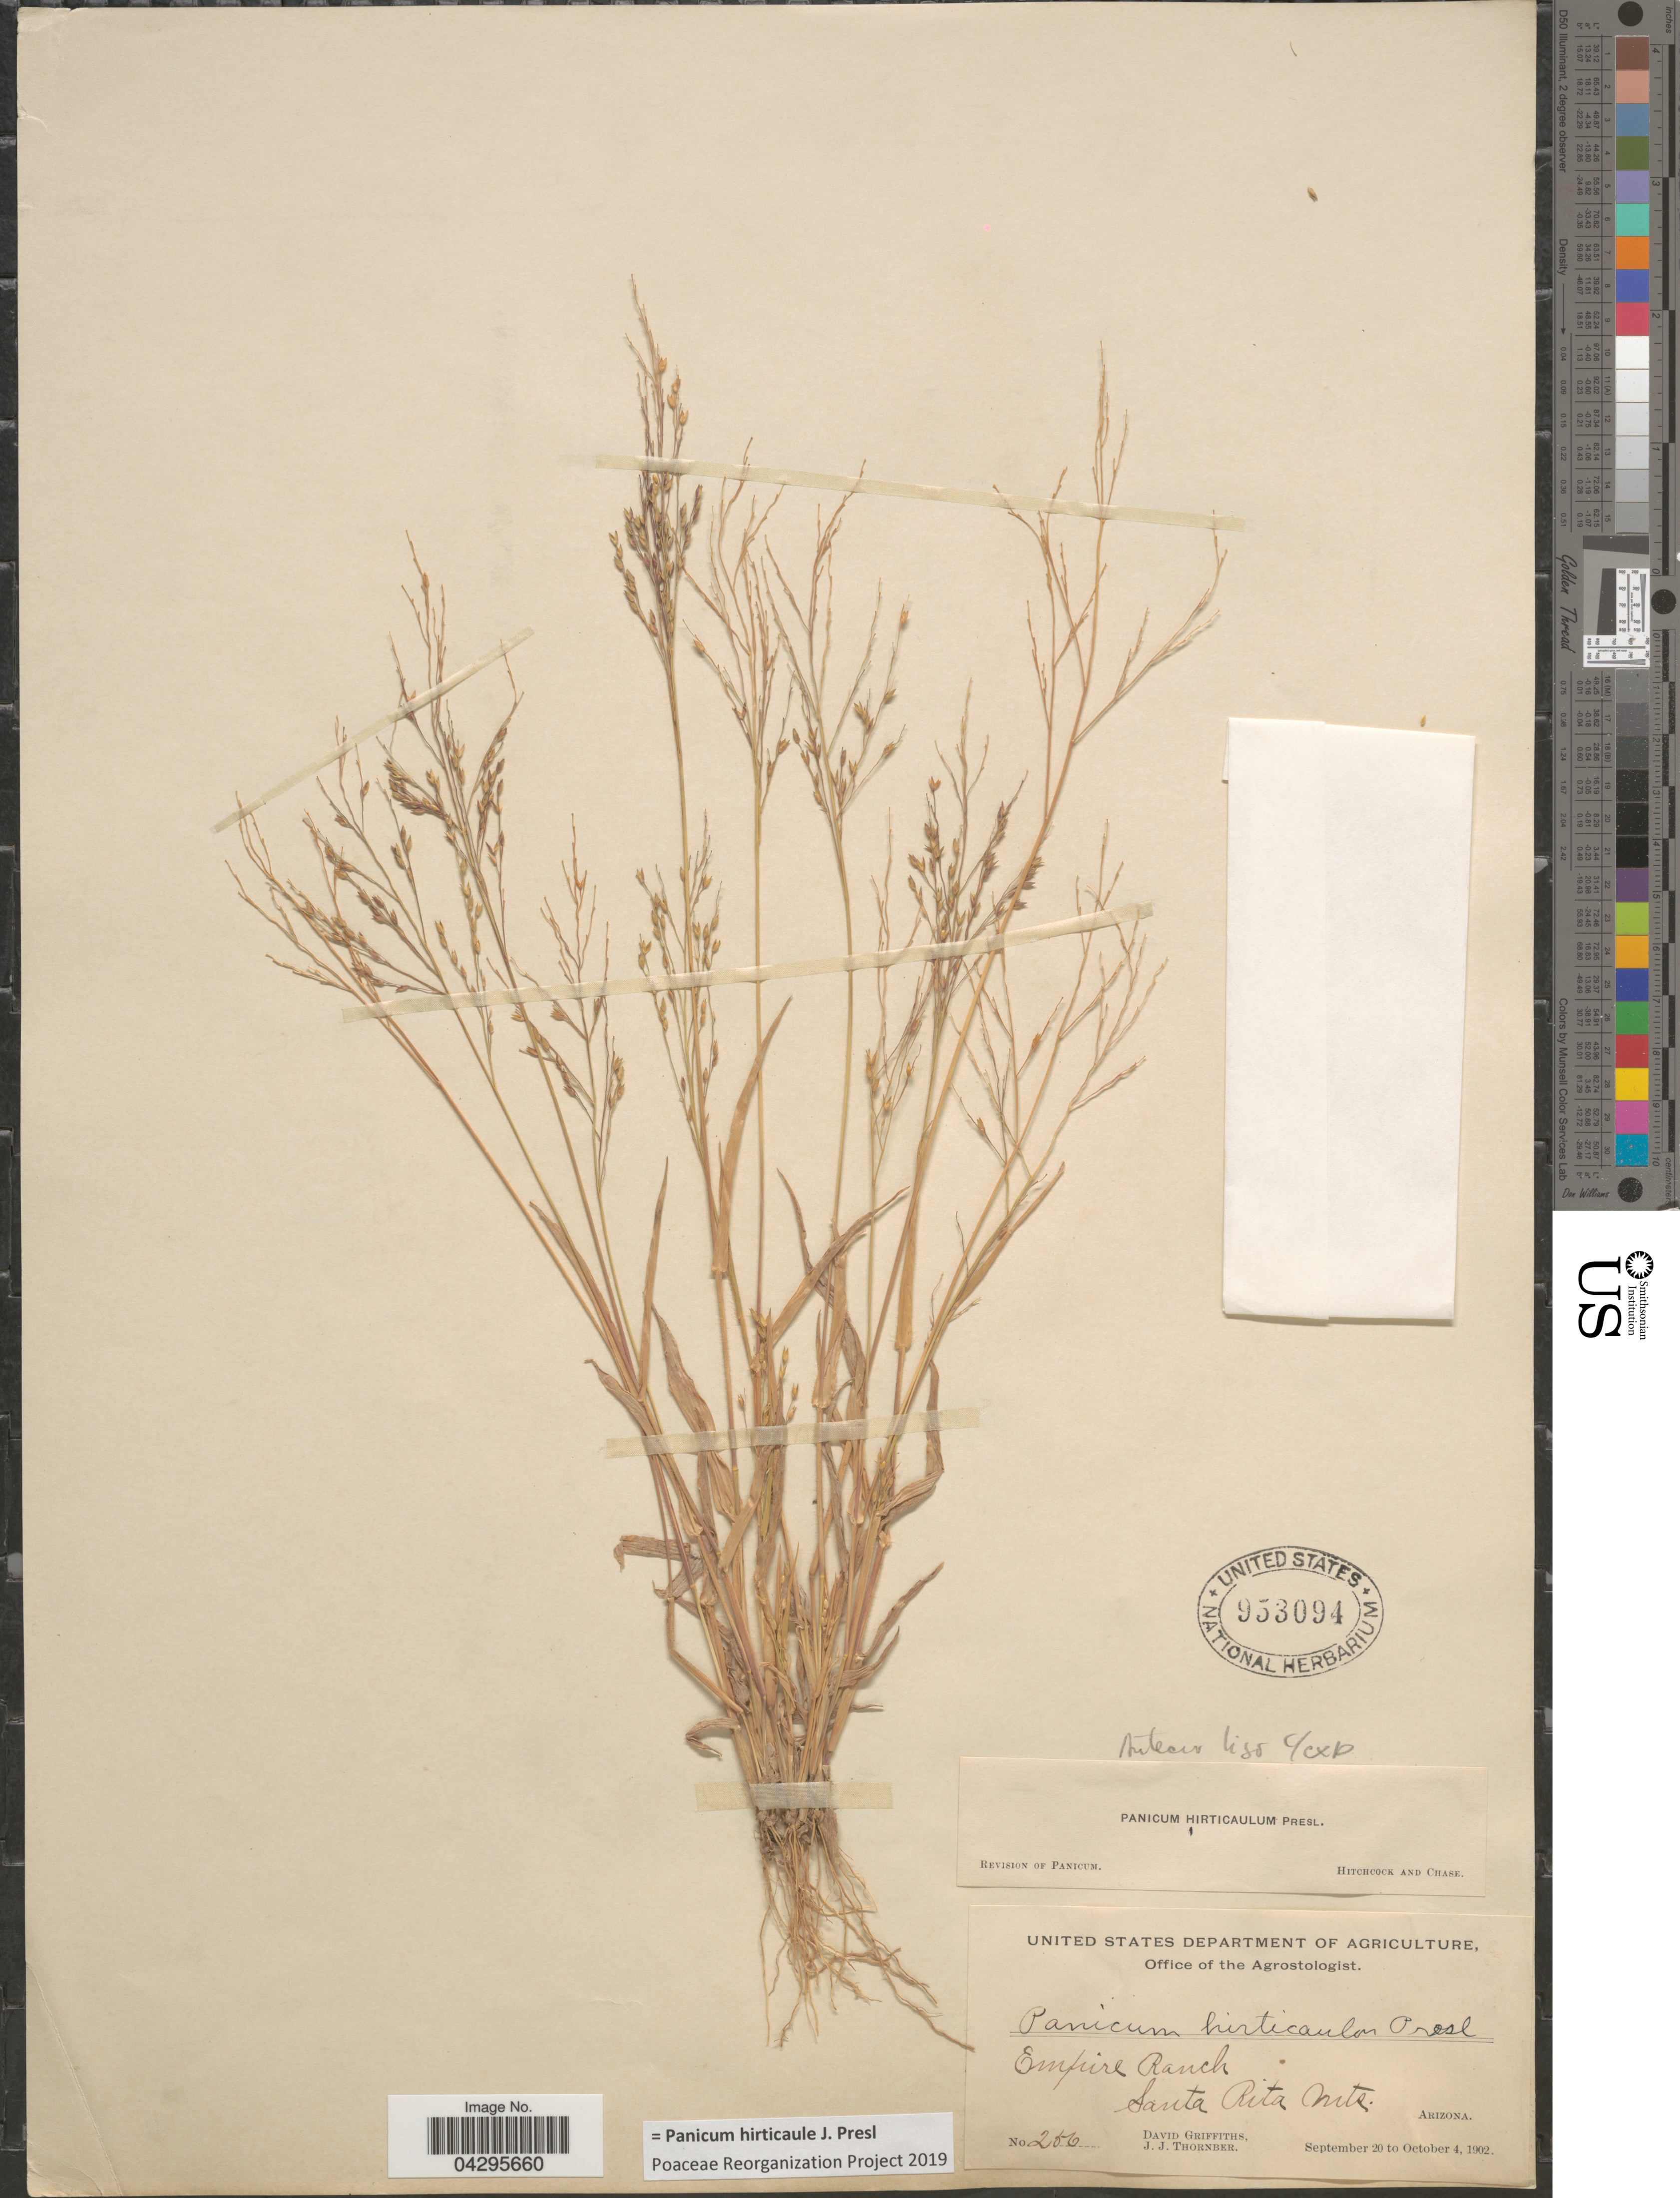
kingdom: Plantae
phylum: Tracheophyta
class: Liliopsida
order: Poales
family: Poaceae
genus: Panicum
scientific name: Panicum hirticaule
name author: J. Presl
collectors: D. Griffiths & J. Thornber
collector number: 256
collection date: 1902-09-20/1902-10-04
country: United States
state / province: Arizona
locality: Empire Ranch. Santa Rita Mts.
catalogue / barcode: US 953094